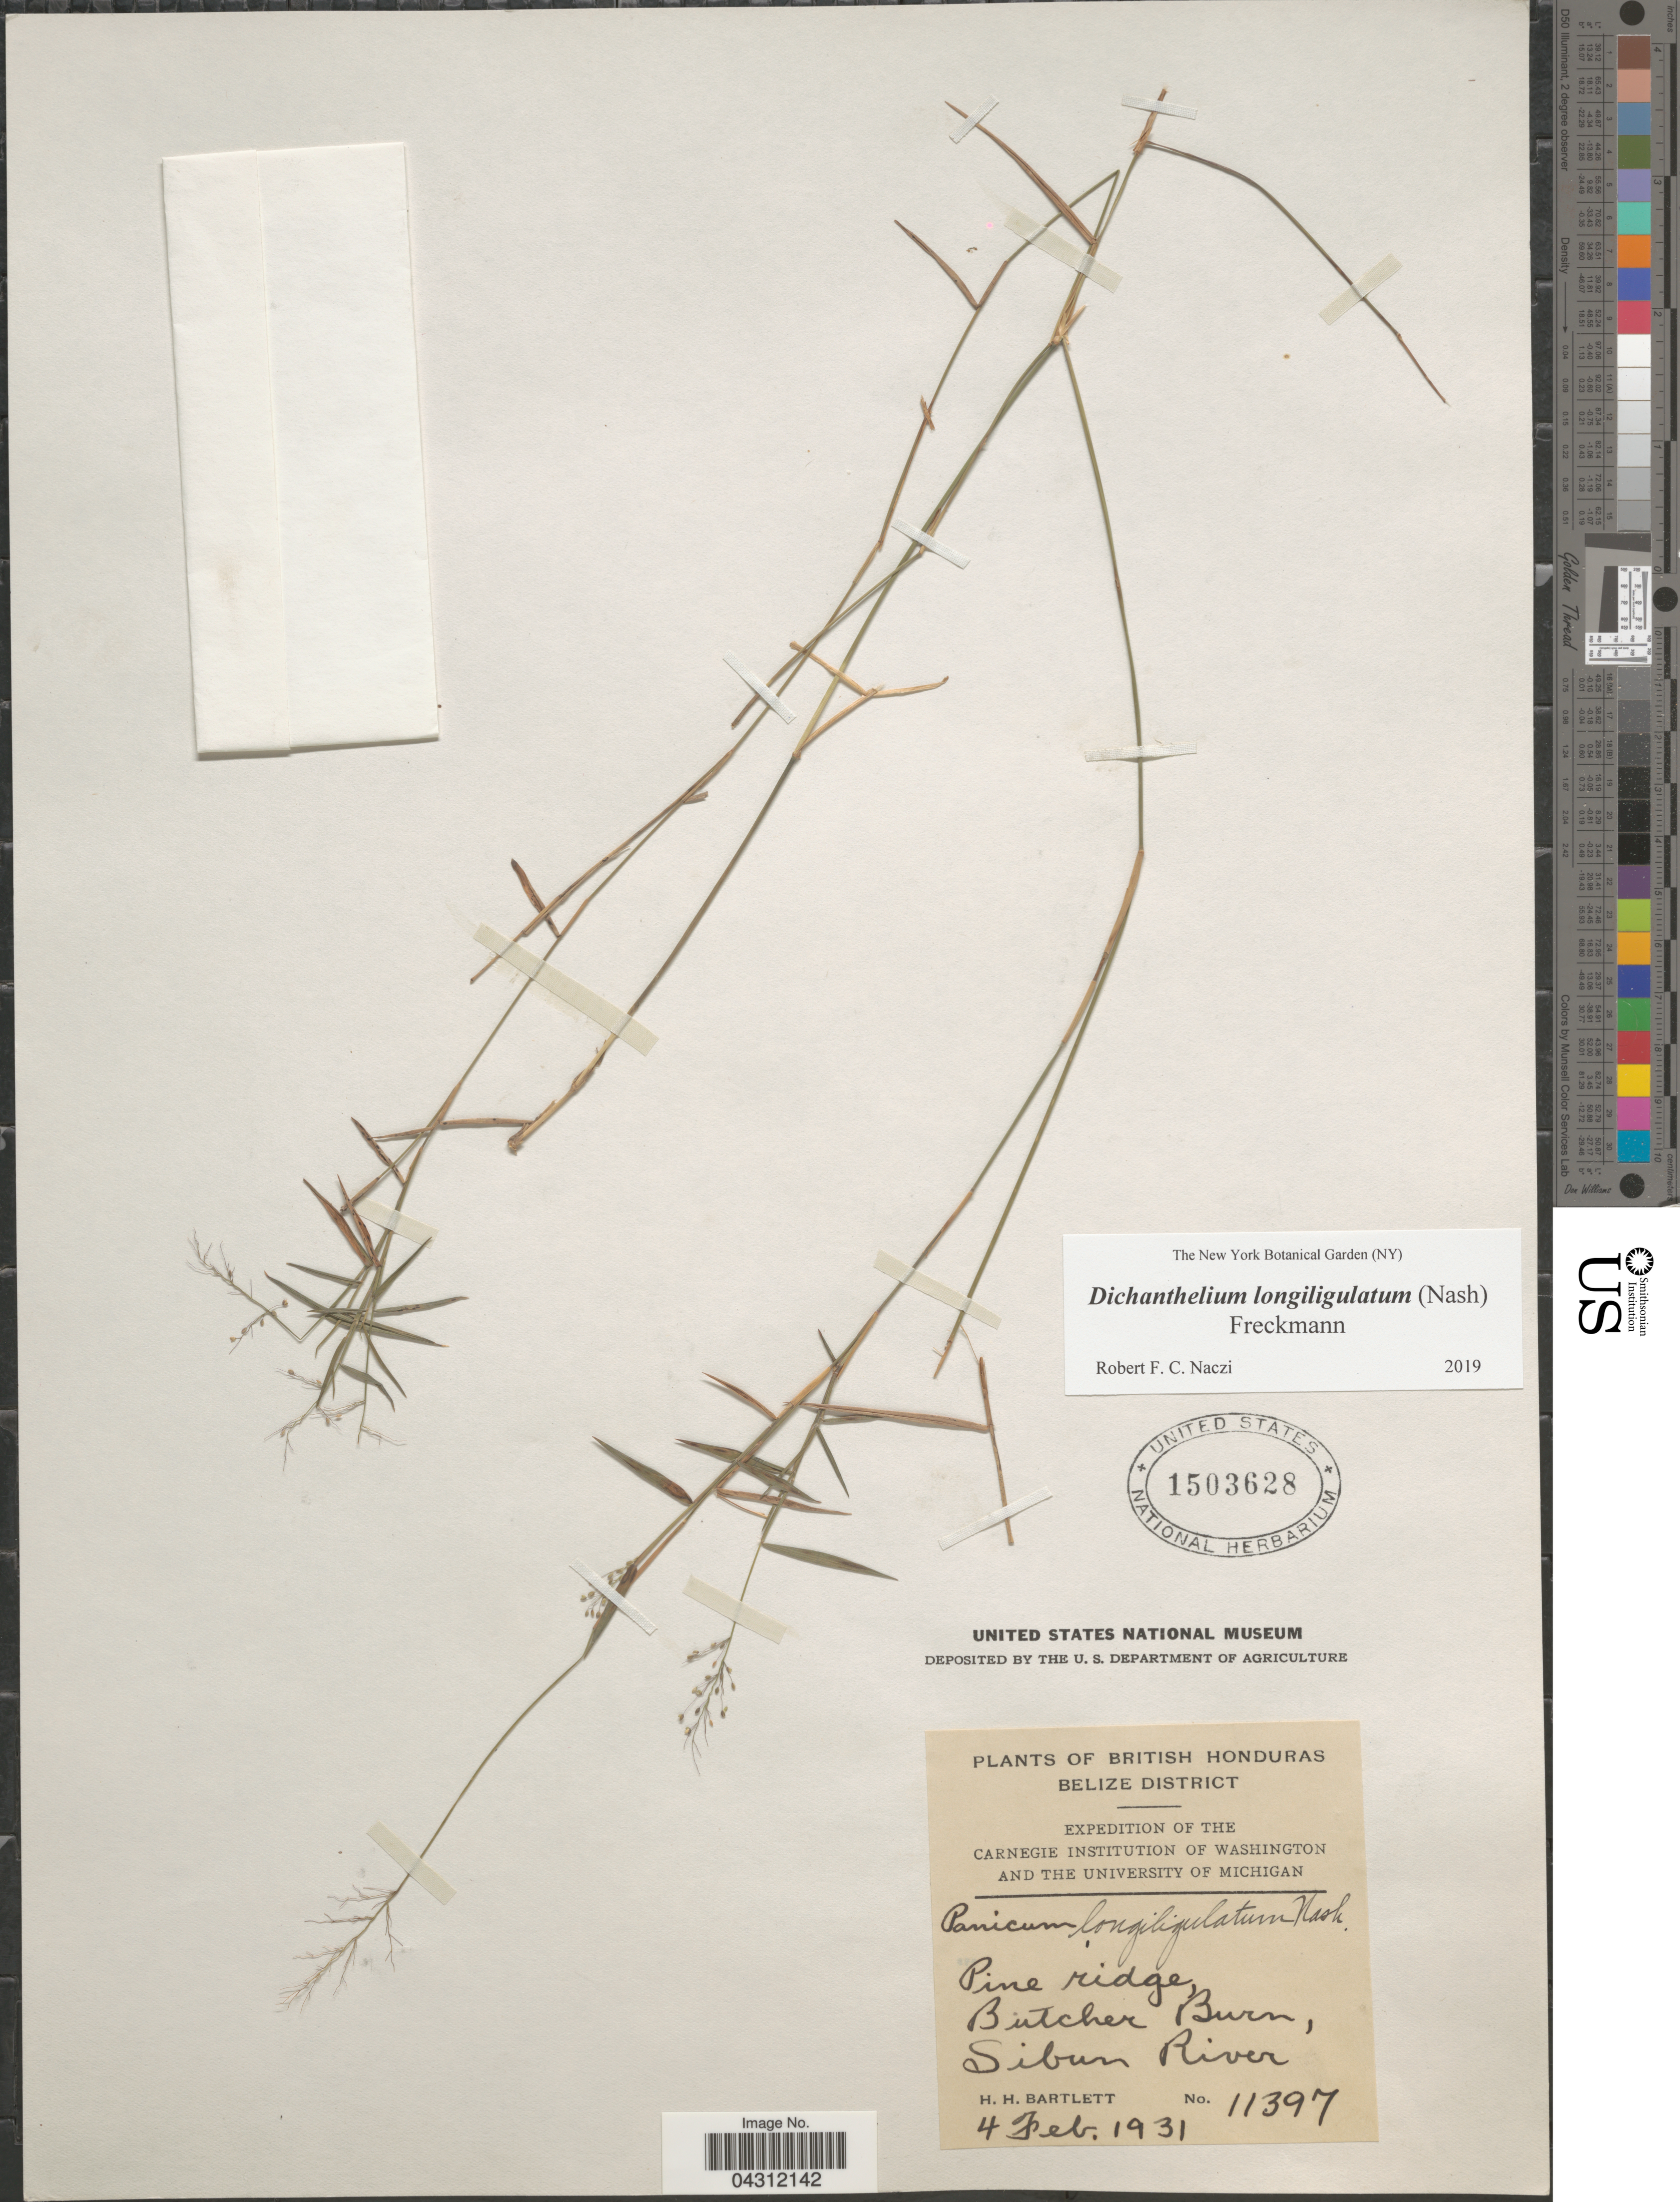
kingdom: Plantae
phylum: Tracheophyta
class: Liliopsida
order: Poales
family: Poaceae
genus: Dichanthelium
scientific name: Dichanthelium acuminatum var. longiligulatum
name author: (Nash) Gould & C.A. Clark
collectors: H. H. Bartlett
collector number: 11397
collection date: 1931-02-04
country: Belize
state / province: Belize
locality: British Honduras. Belize District. Expedition Of the Carnegie Institution of Washington And The University Of Michigan. Pine ridge, Butcher Burn, Sibun River.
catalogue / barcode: US 1503628